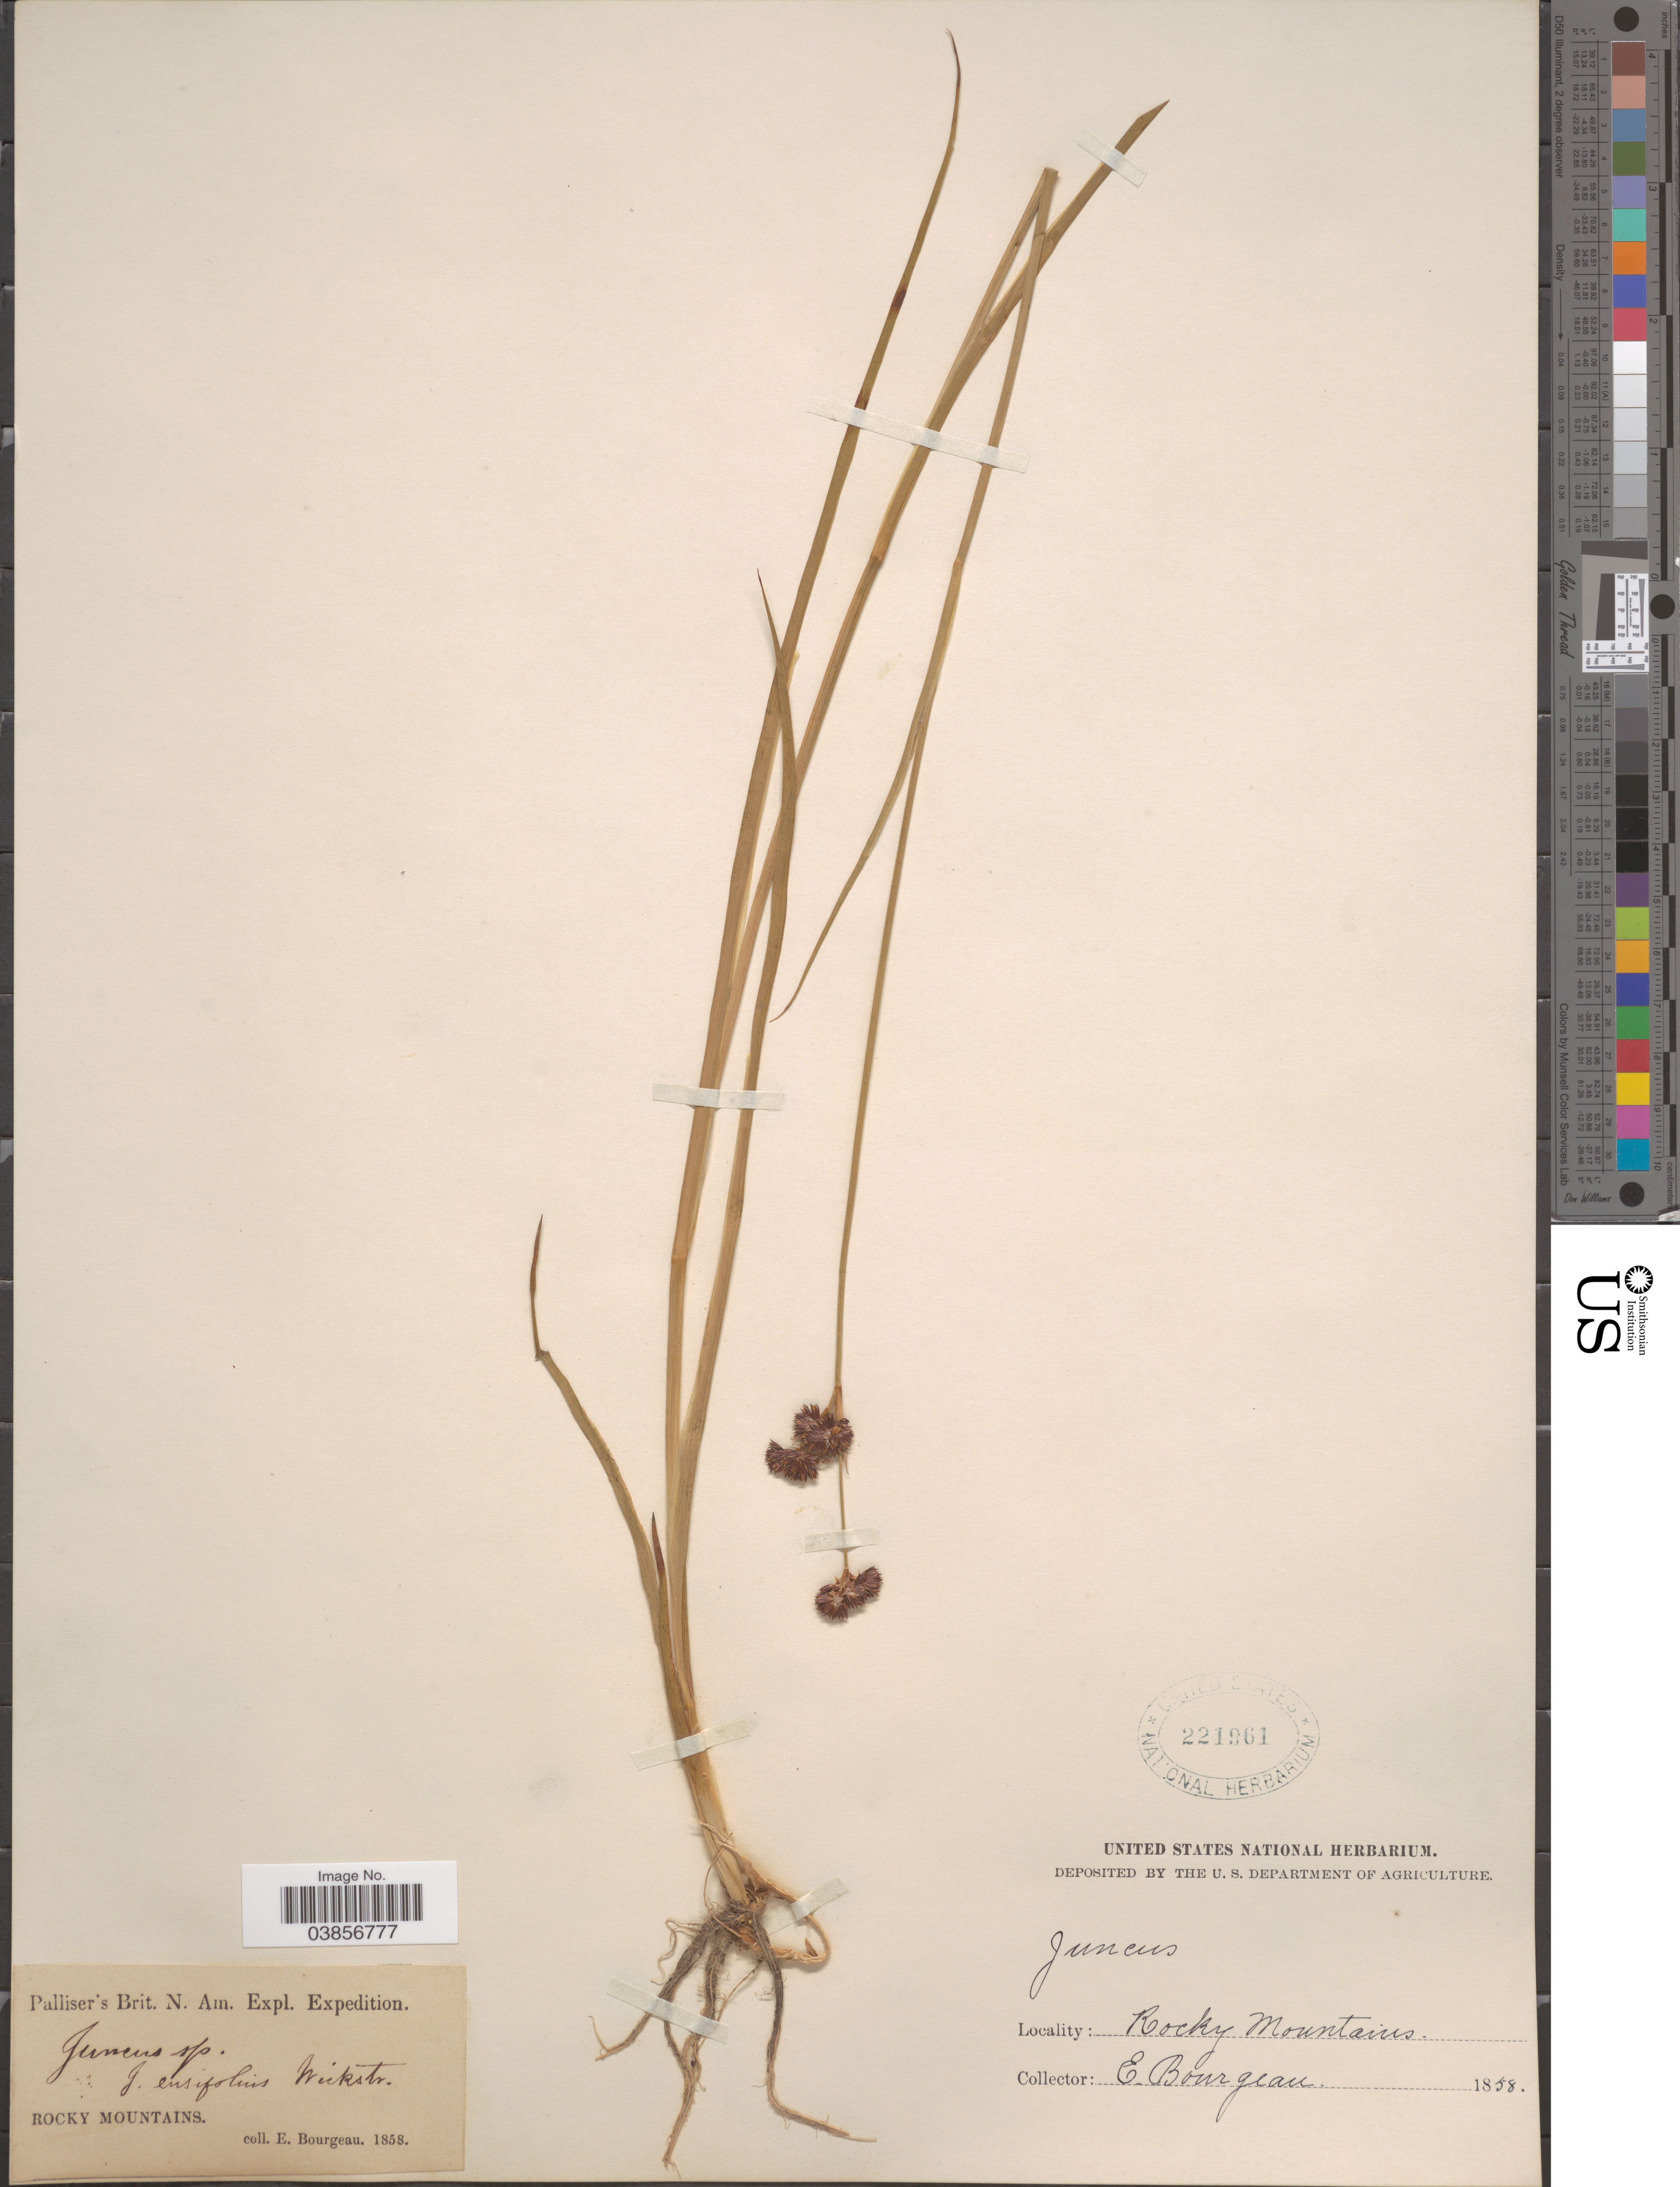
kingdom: Plantae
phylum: Tracheophyta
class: Liliopsida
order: Poales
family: Juncaceae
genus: Juncus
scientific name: Juncus saximontanus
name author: A. Nelson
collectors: E. Bourgeau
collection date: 1858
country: United States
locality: Brit. N. Am. [unsure placement] Rocky Mountains.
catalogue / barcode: US 221961